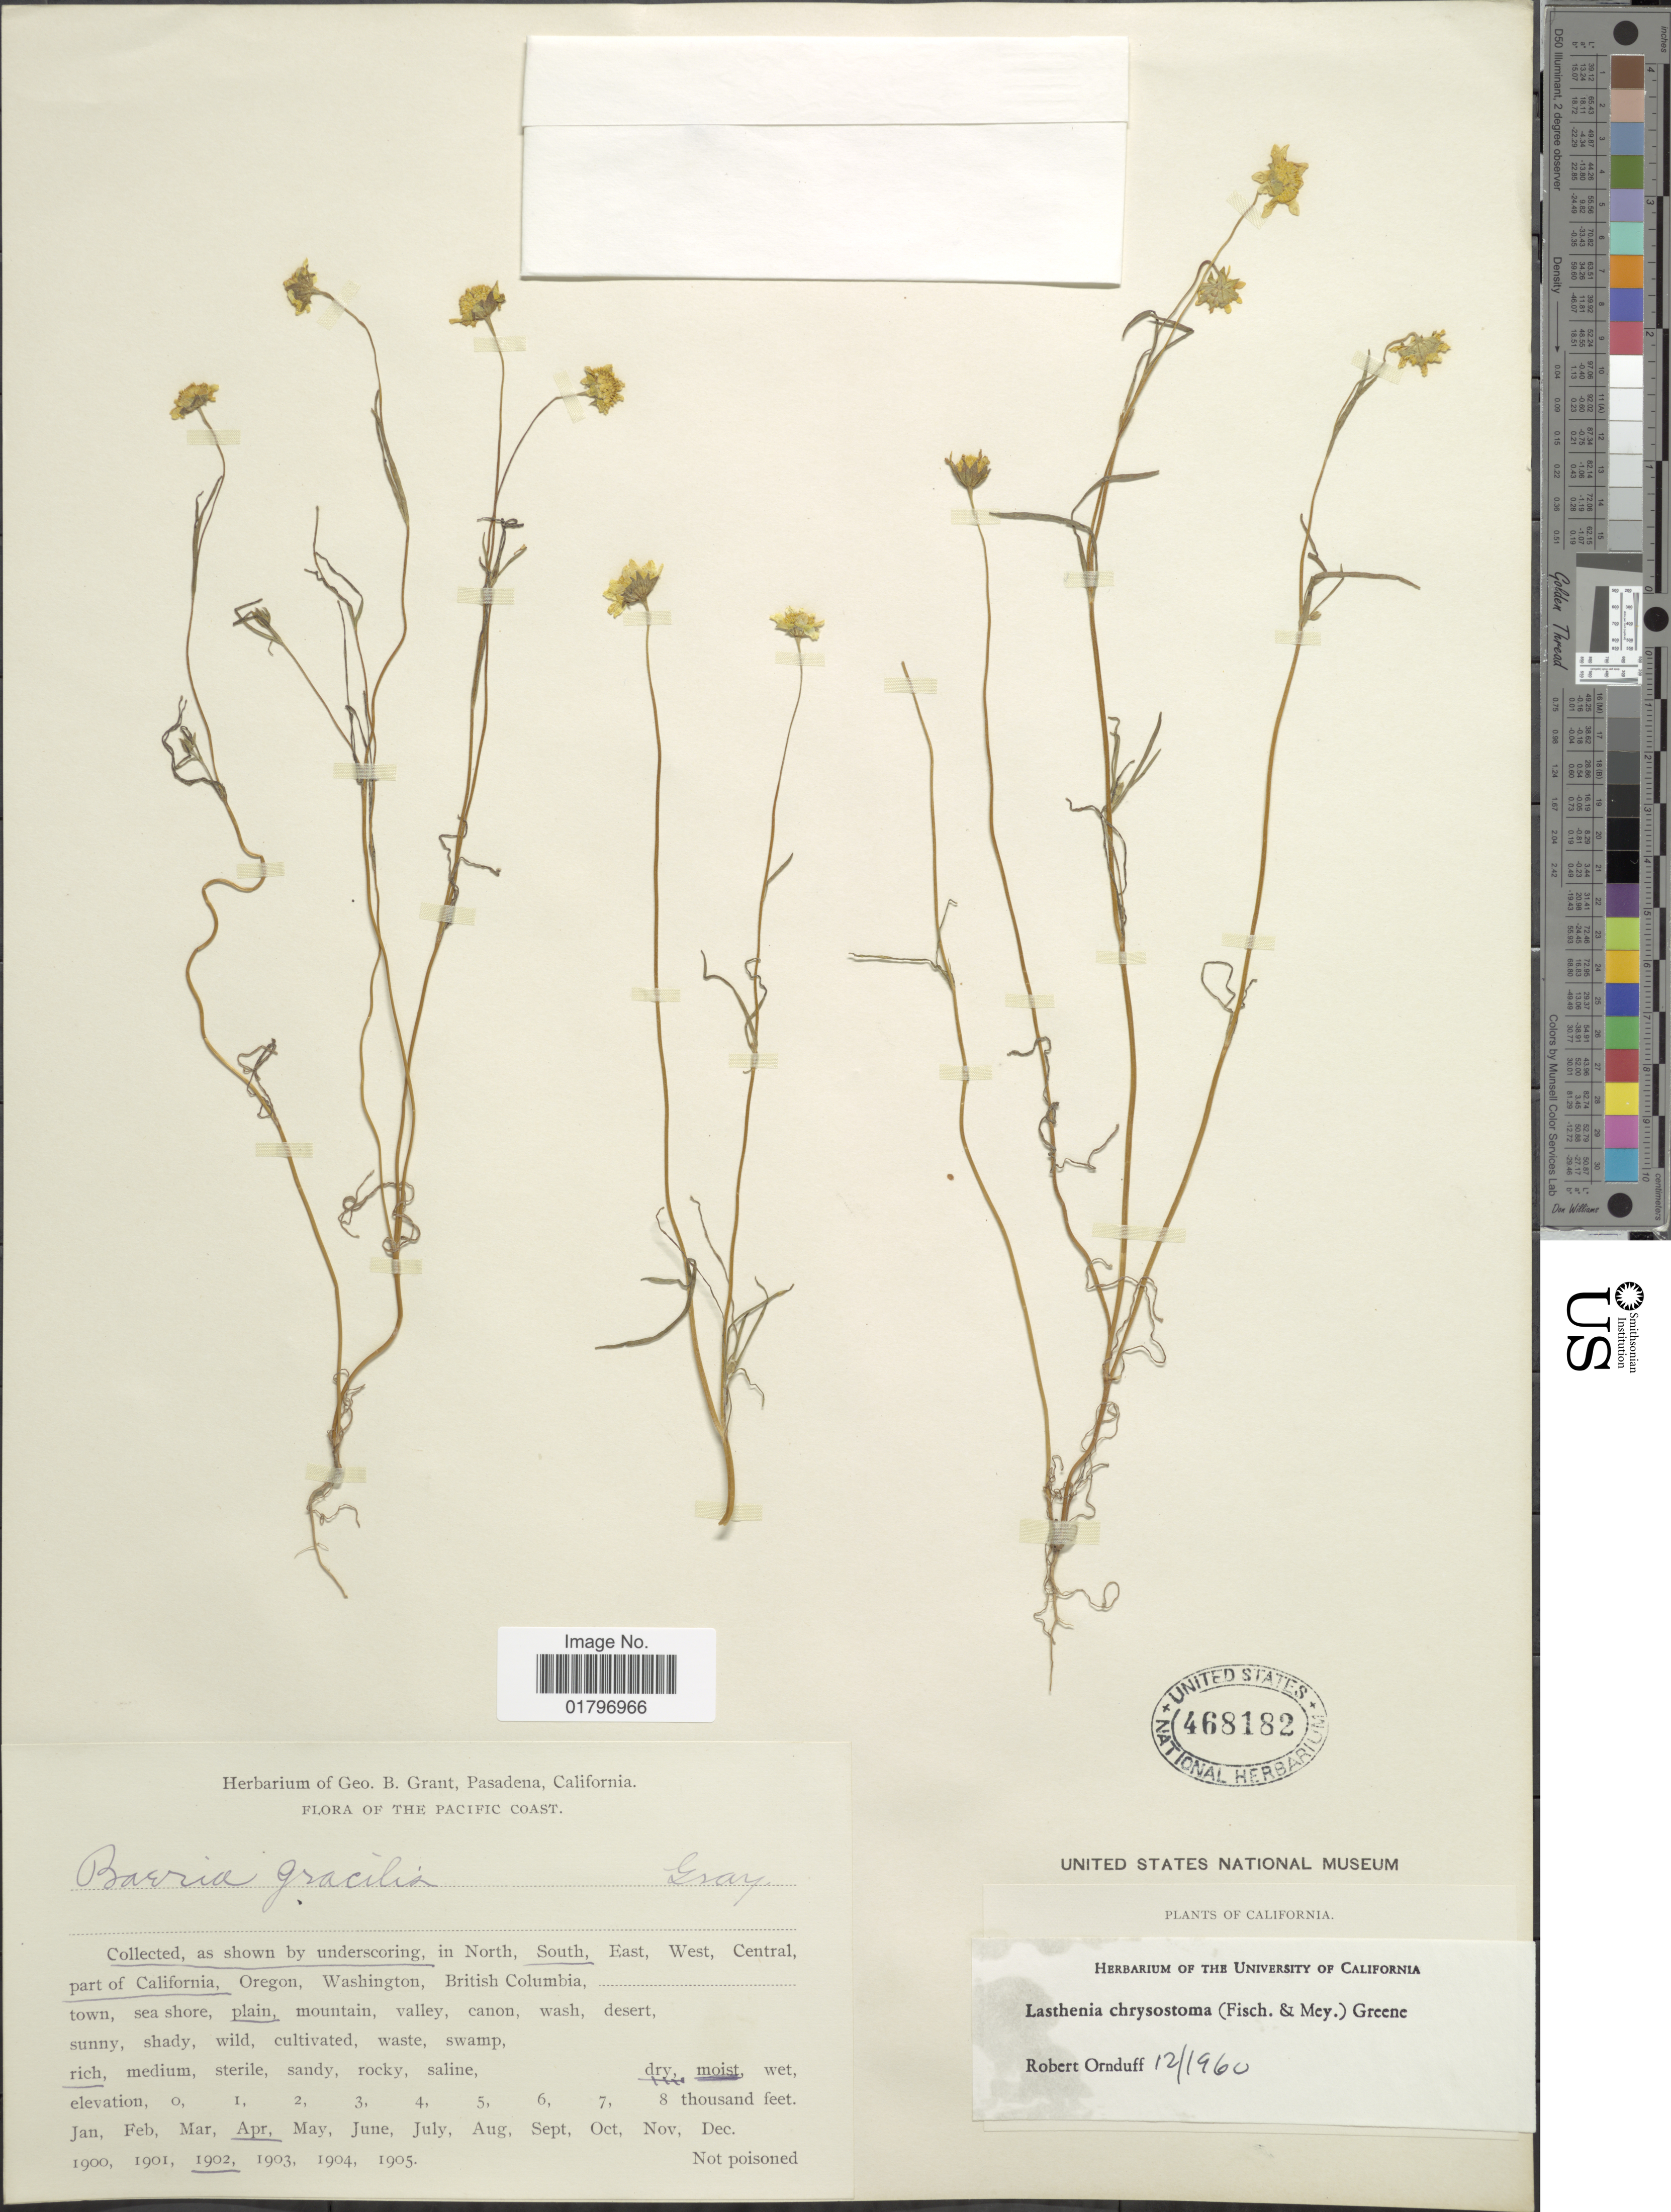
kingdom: Plantae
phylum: Tracheophyta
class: Magnoliopsida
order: Asterales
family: Asteraceae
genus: Lasthenia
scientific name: Lasthenia chrysostoma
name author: (Fisch. & C.A. Mey.) Greene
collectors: ex herb. G. B. Grant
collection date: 1902-04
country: United States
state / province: California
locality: Pacific Coast. South part of California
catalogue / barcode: US 468182